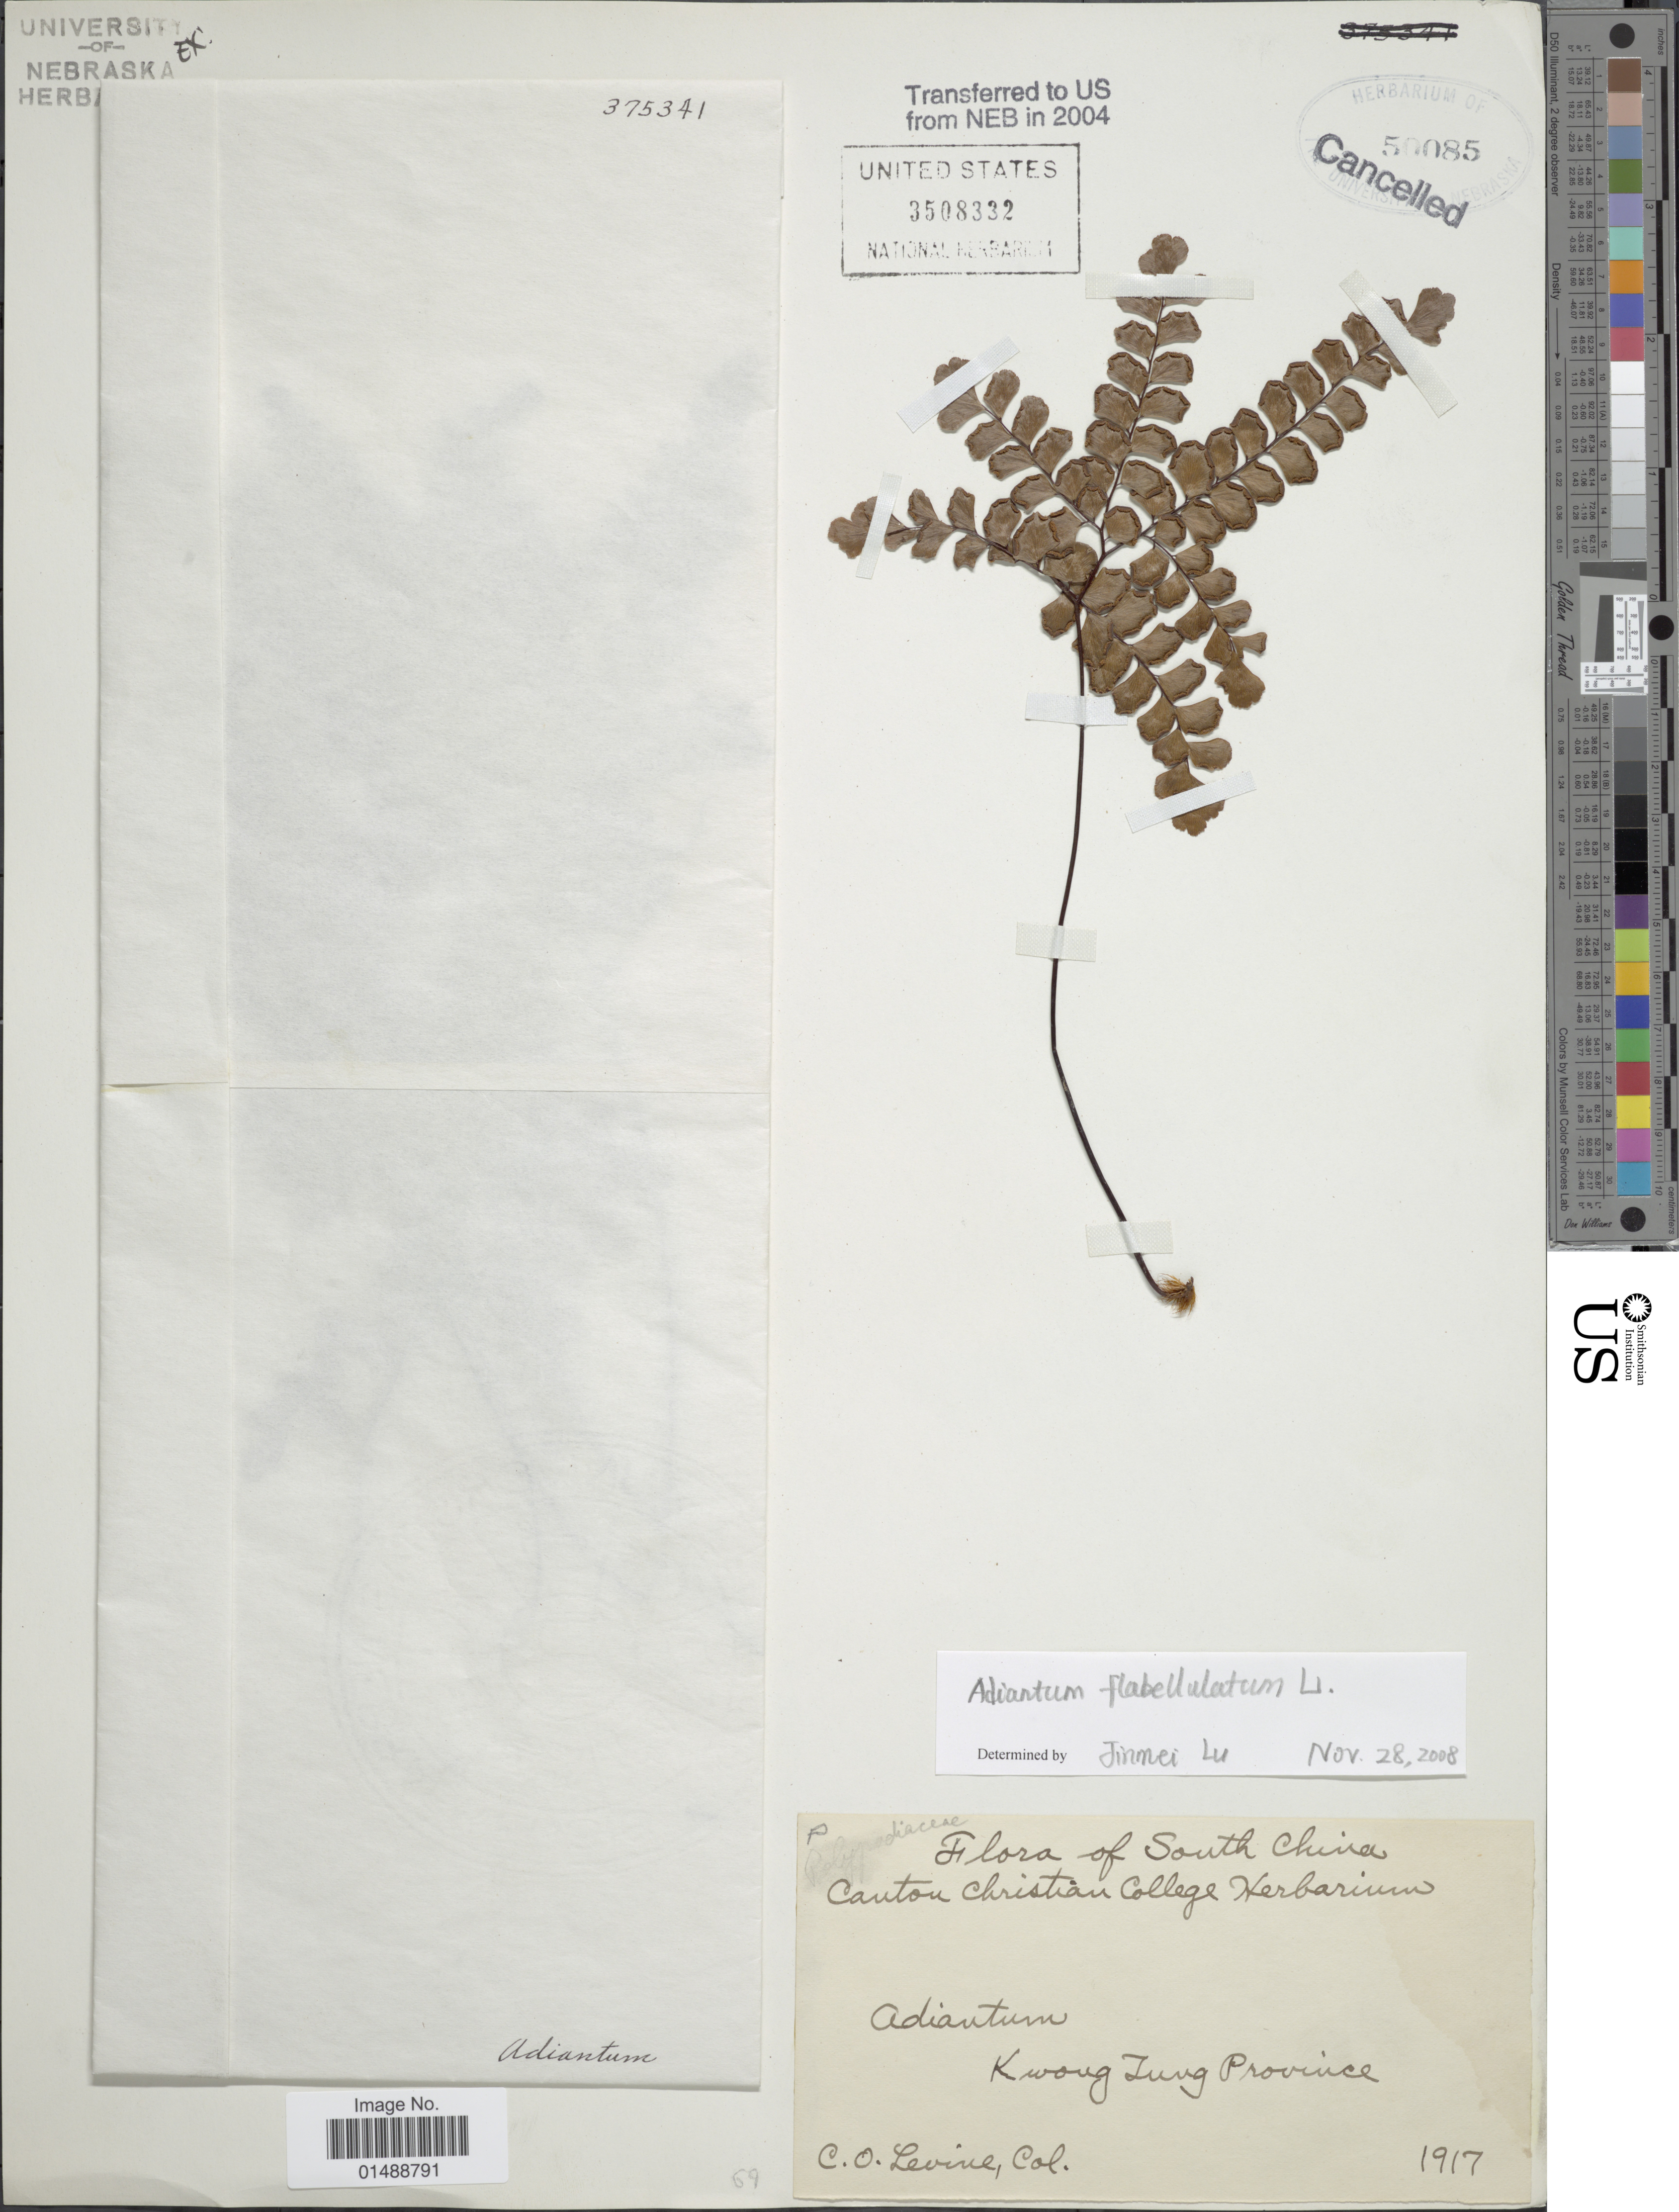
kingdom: Plantae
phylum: Tracheophyta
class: Polypodiopsida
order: Polypodiales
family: Pteridaceae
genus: Adiantum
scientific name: Adiantum sp.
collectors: C. O. Levine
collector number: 375341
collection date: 1917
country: China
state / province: Guangdong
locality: South China, Kwong Tung Province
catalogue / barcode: US 3508332